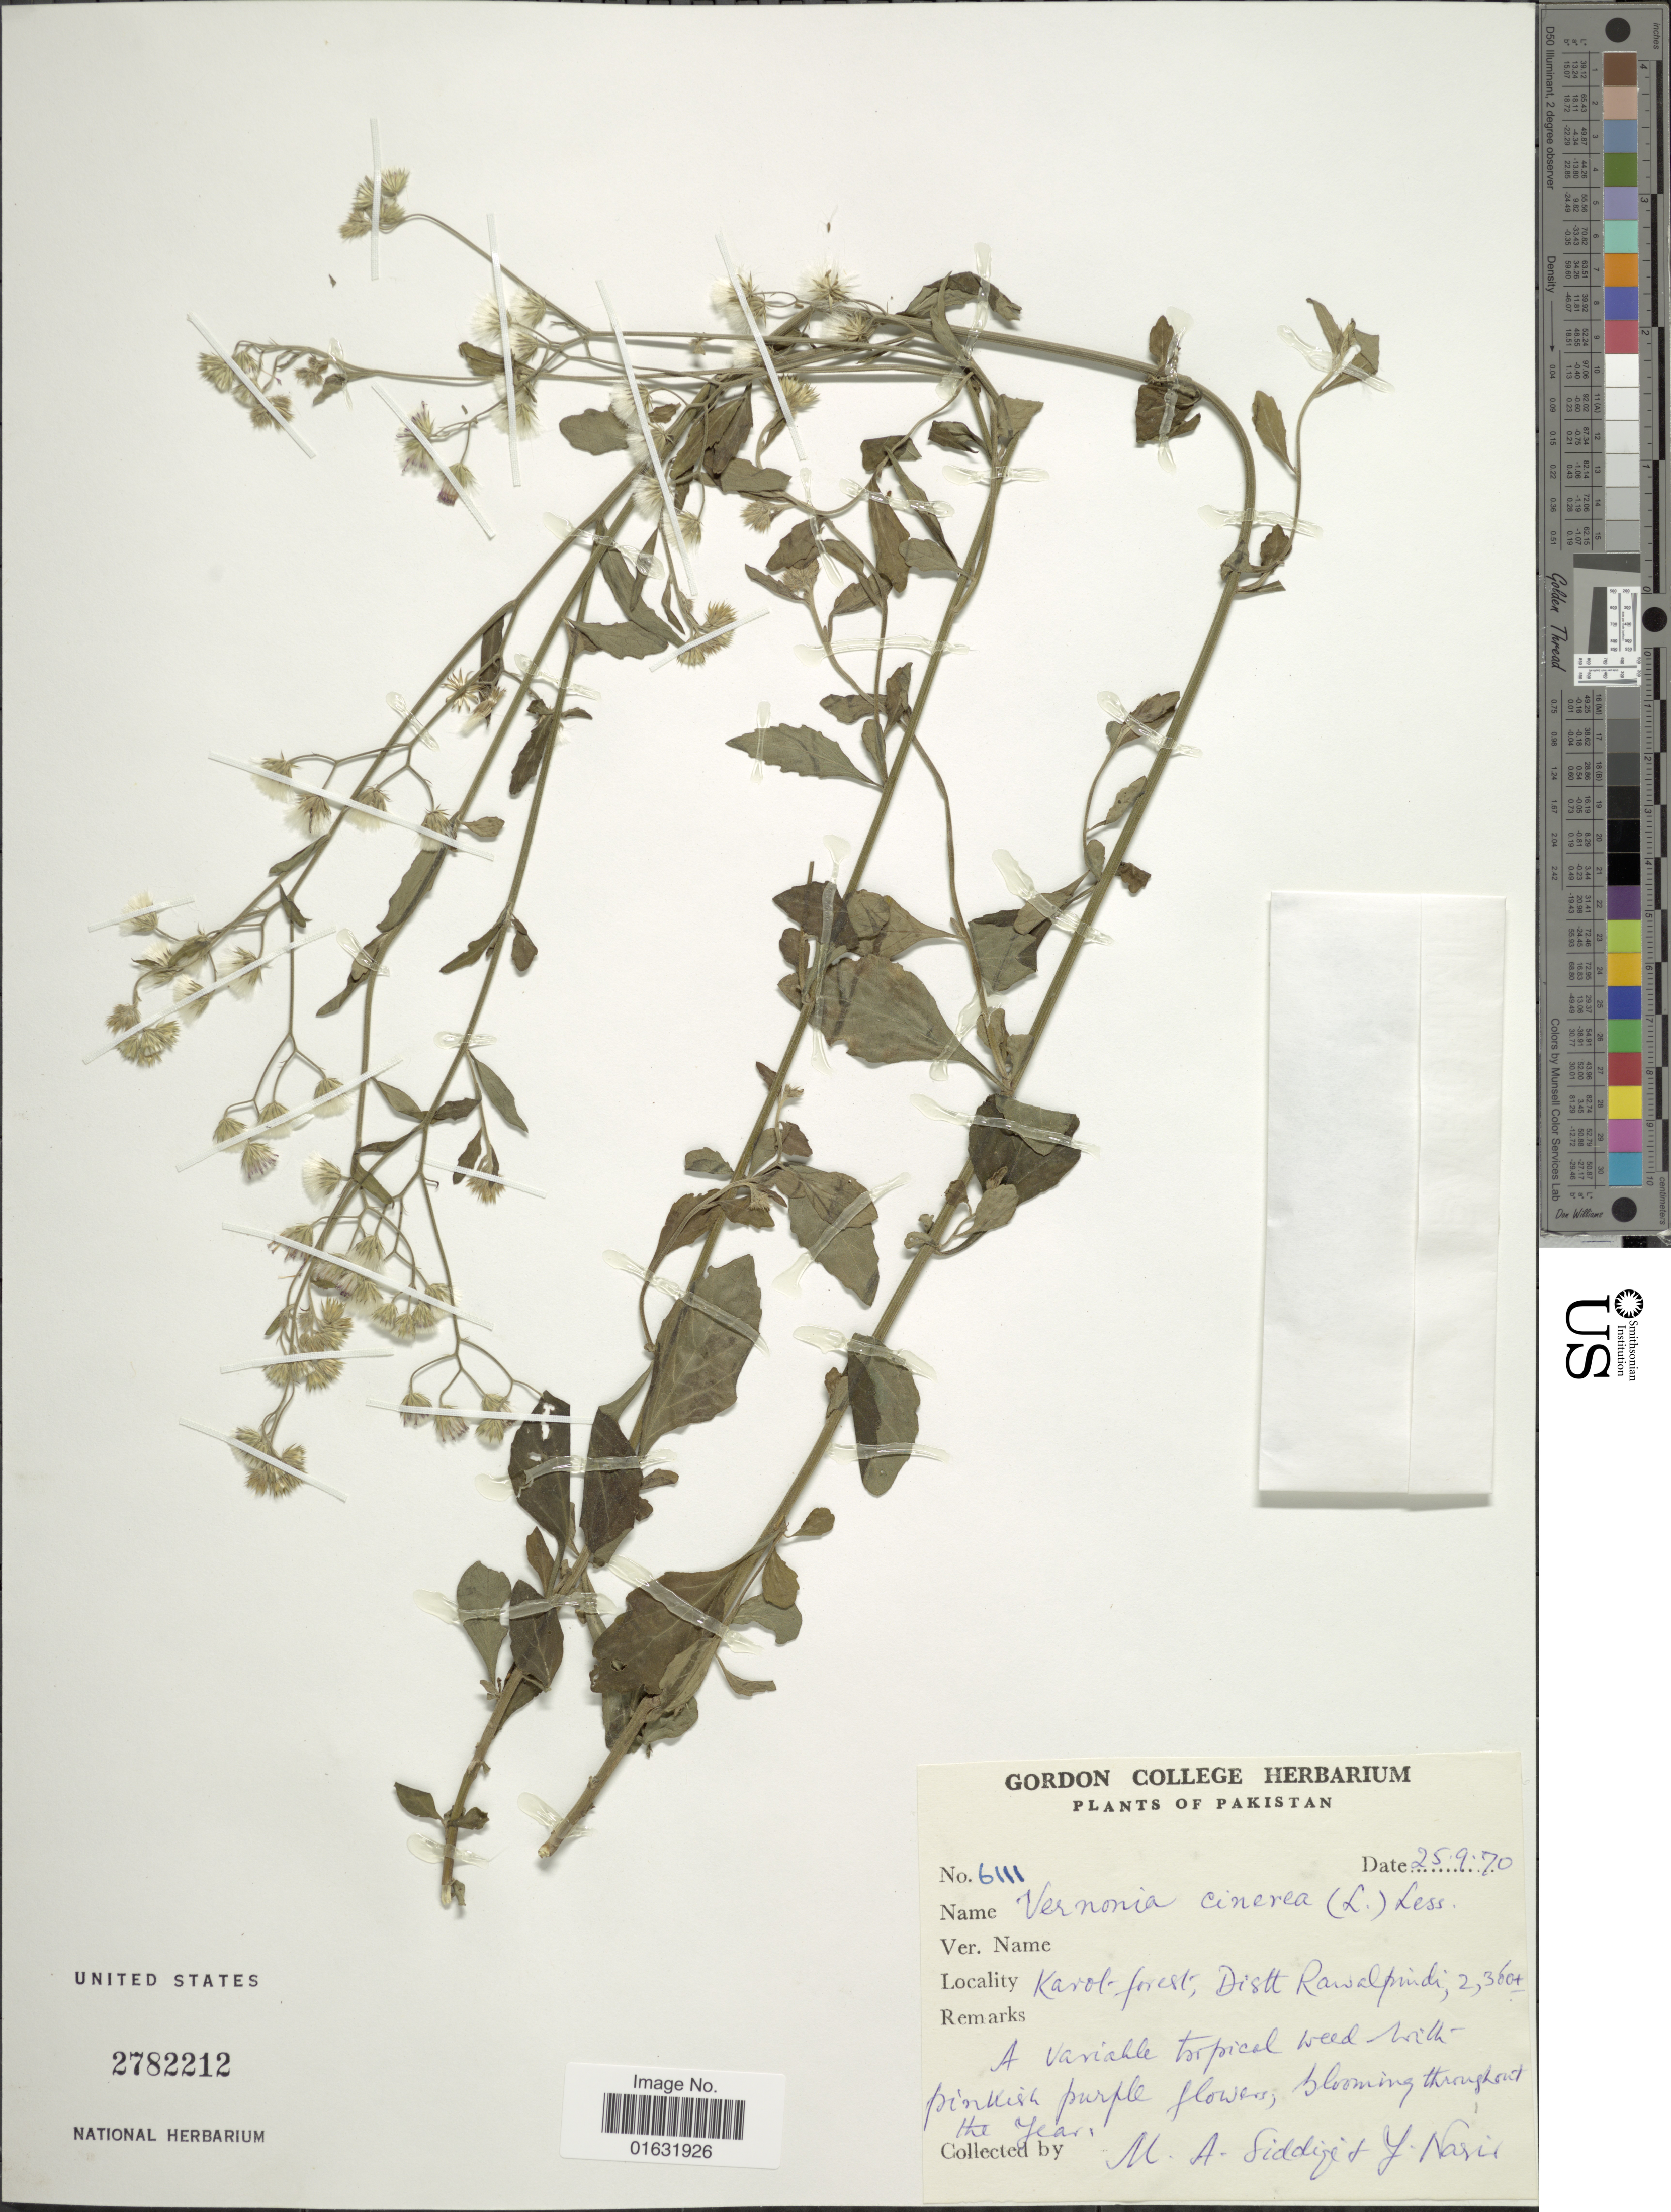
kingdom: Plantae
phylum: Tracheophyta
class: Magnoliopsida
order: Asterales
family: Asteraceae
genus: Cyanthillium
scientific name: Cyanthillium cinereum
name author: (L.) H. Rob.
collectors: M. Siddiqi & Y. Nasir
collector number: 6111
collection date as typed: Transcribed d/m/y: 25/9/70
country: Pakistan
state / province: Punjab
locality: Karot forest, Distt Rawalpindi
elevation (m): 701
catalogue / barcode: US 2782212